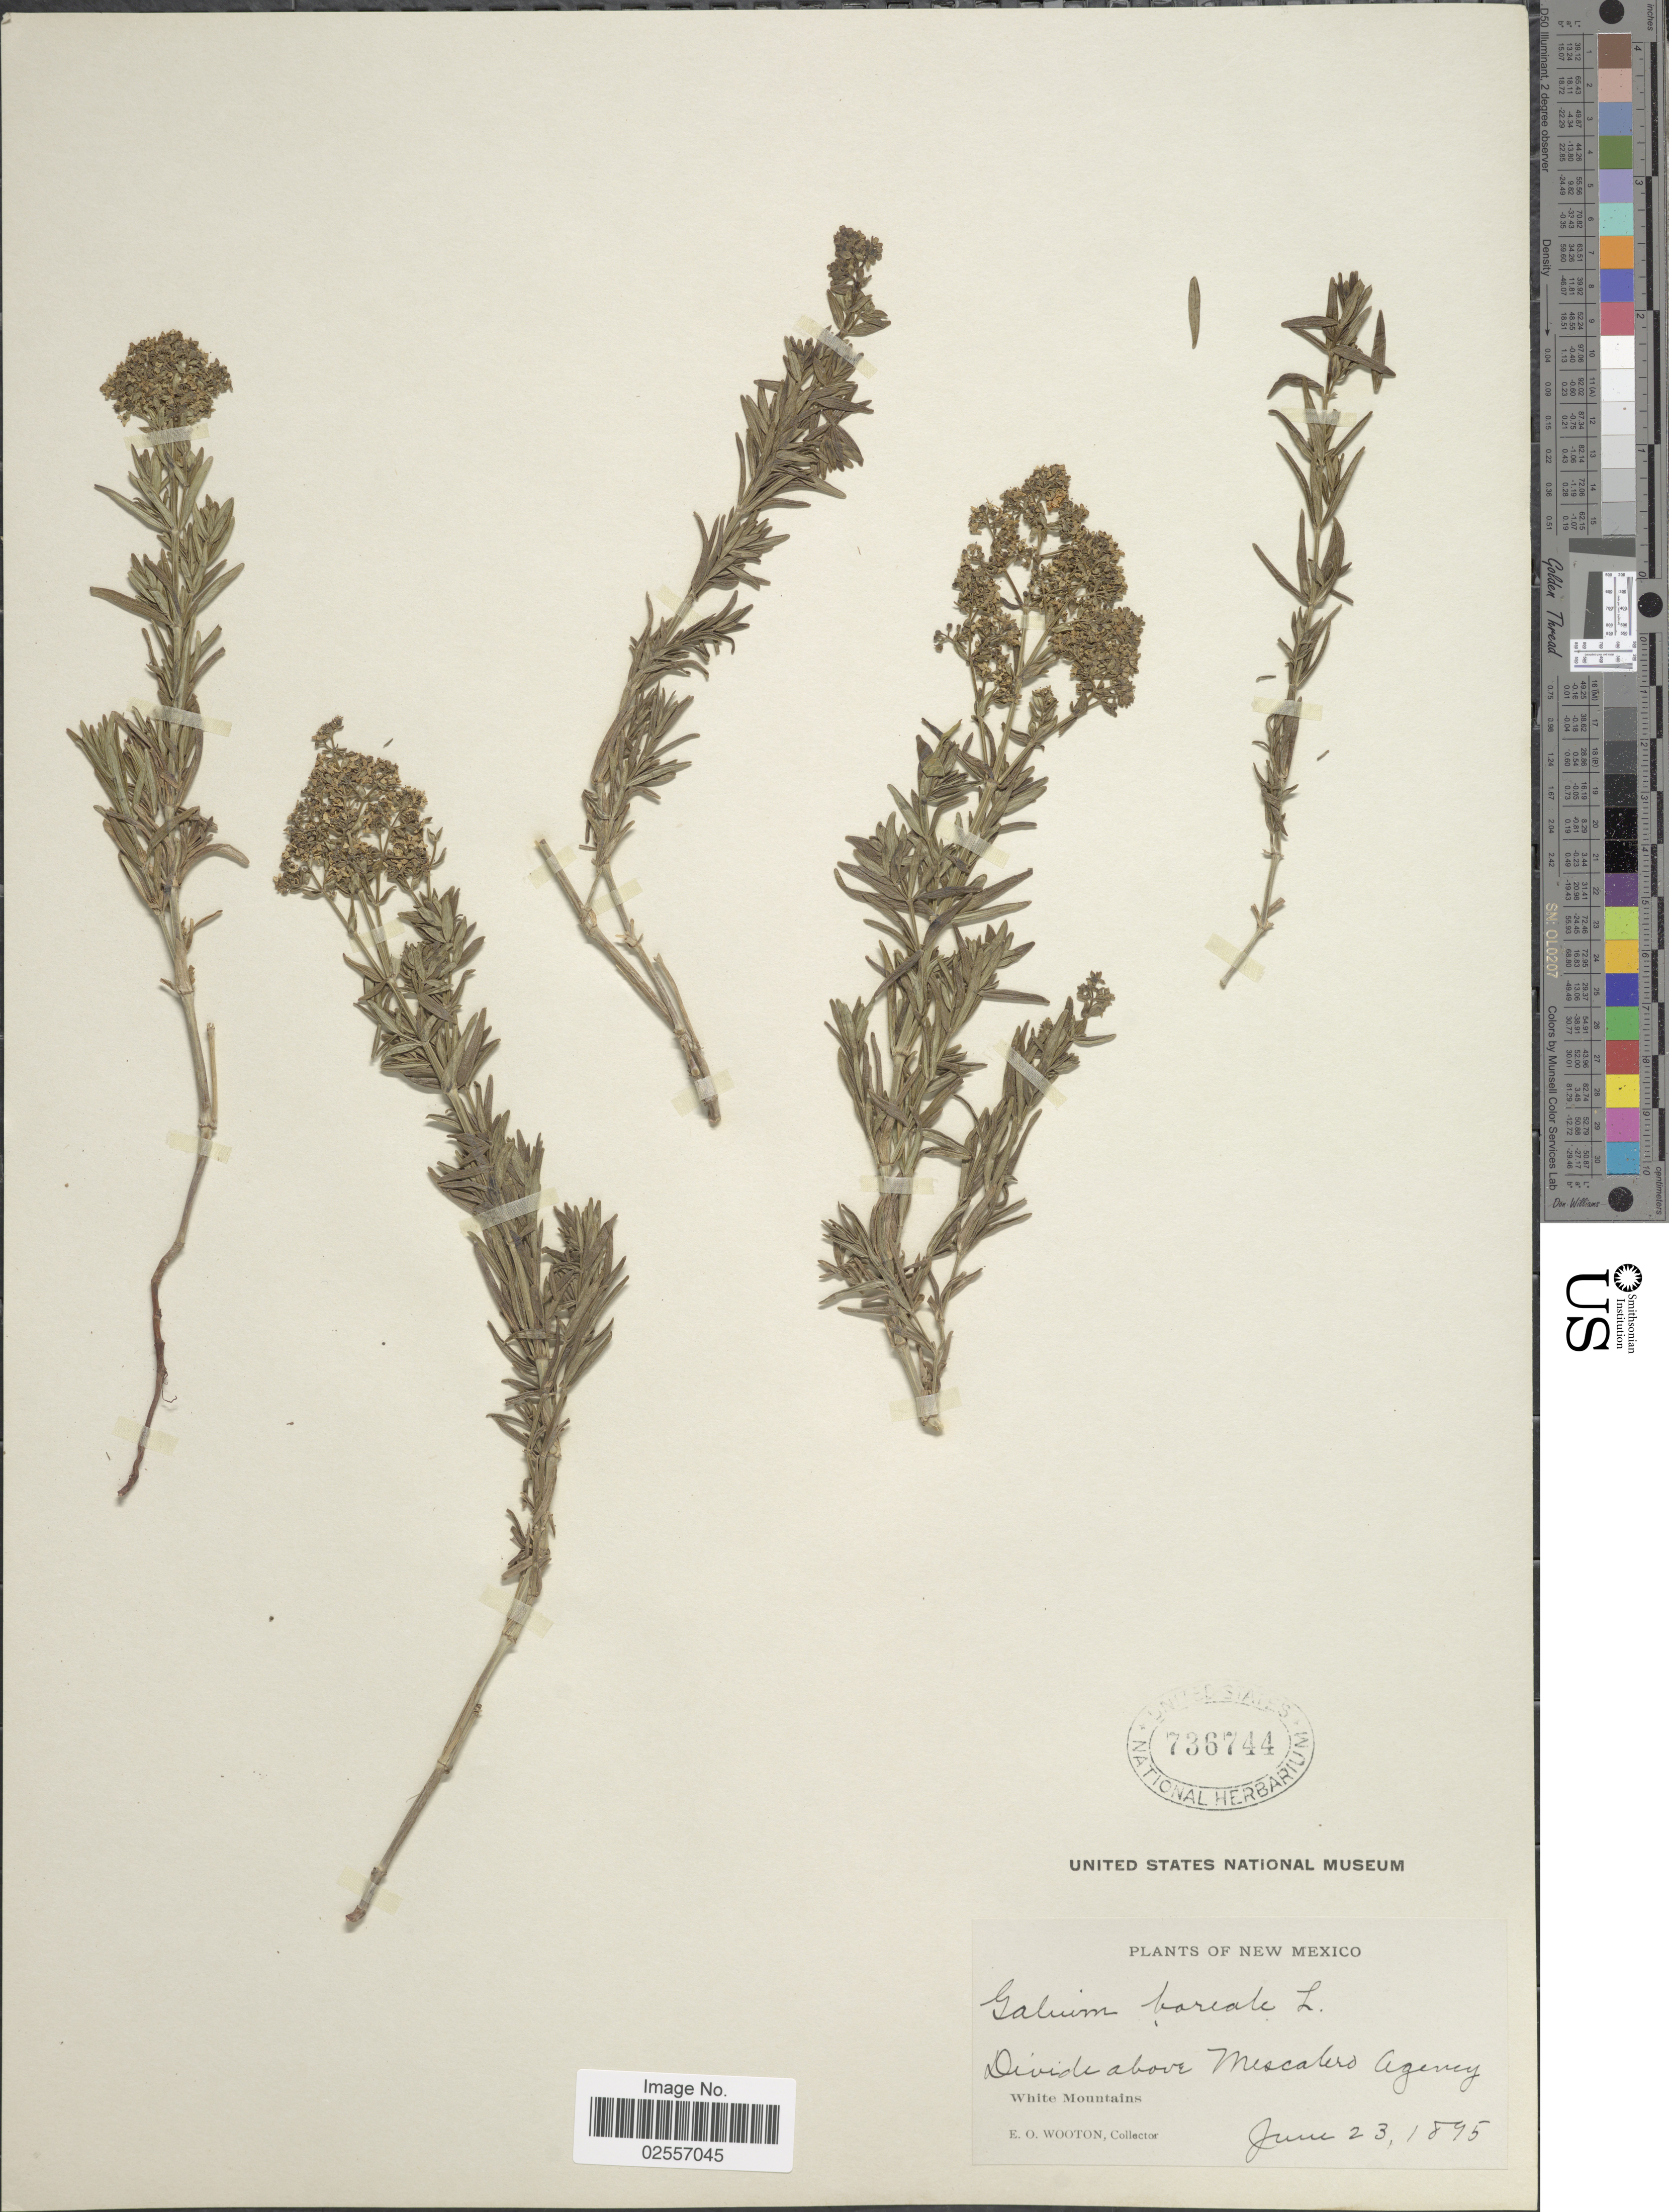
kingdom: Plantae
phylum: Tracheophyta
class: Magnoliopsida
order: Gentianales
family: Rubiaceae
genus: Galium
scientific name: Galium boreale L.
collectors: E. O. Wooton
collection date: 1895-06-23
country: United States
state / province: New Mexico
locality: Divide above Mescalero Agency, White Mountains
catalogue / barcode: US 736744